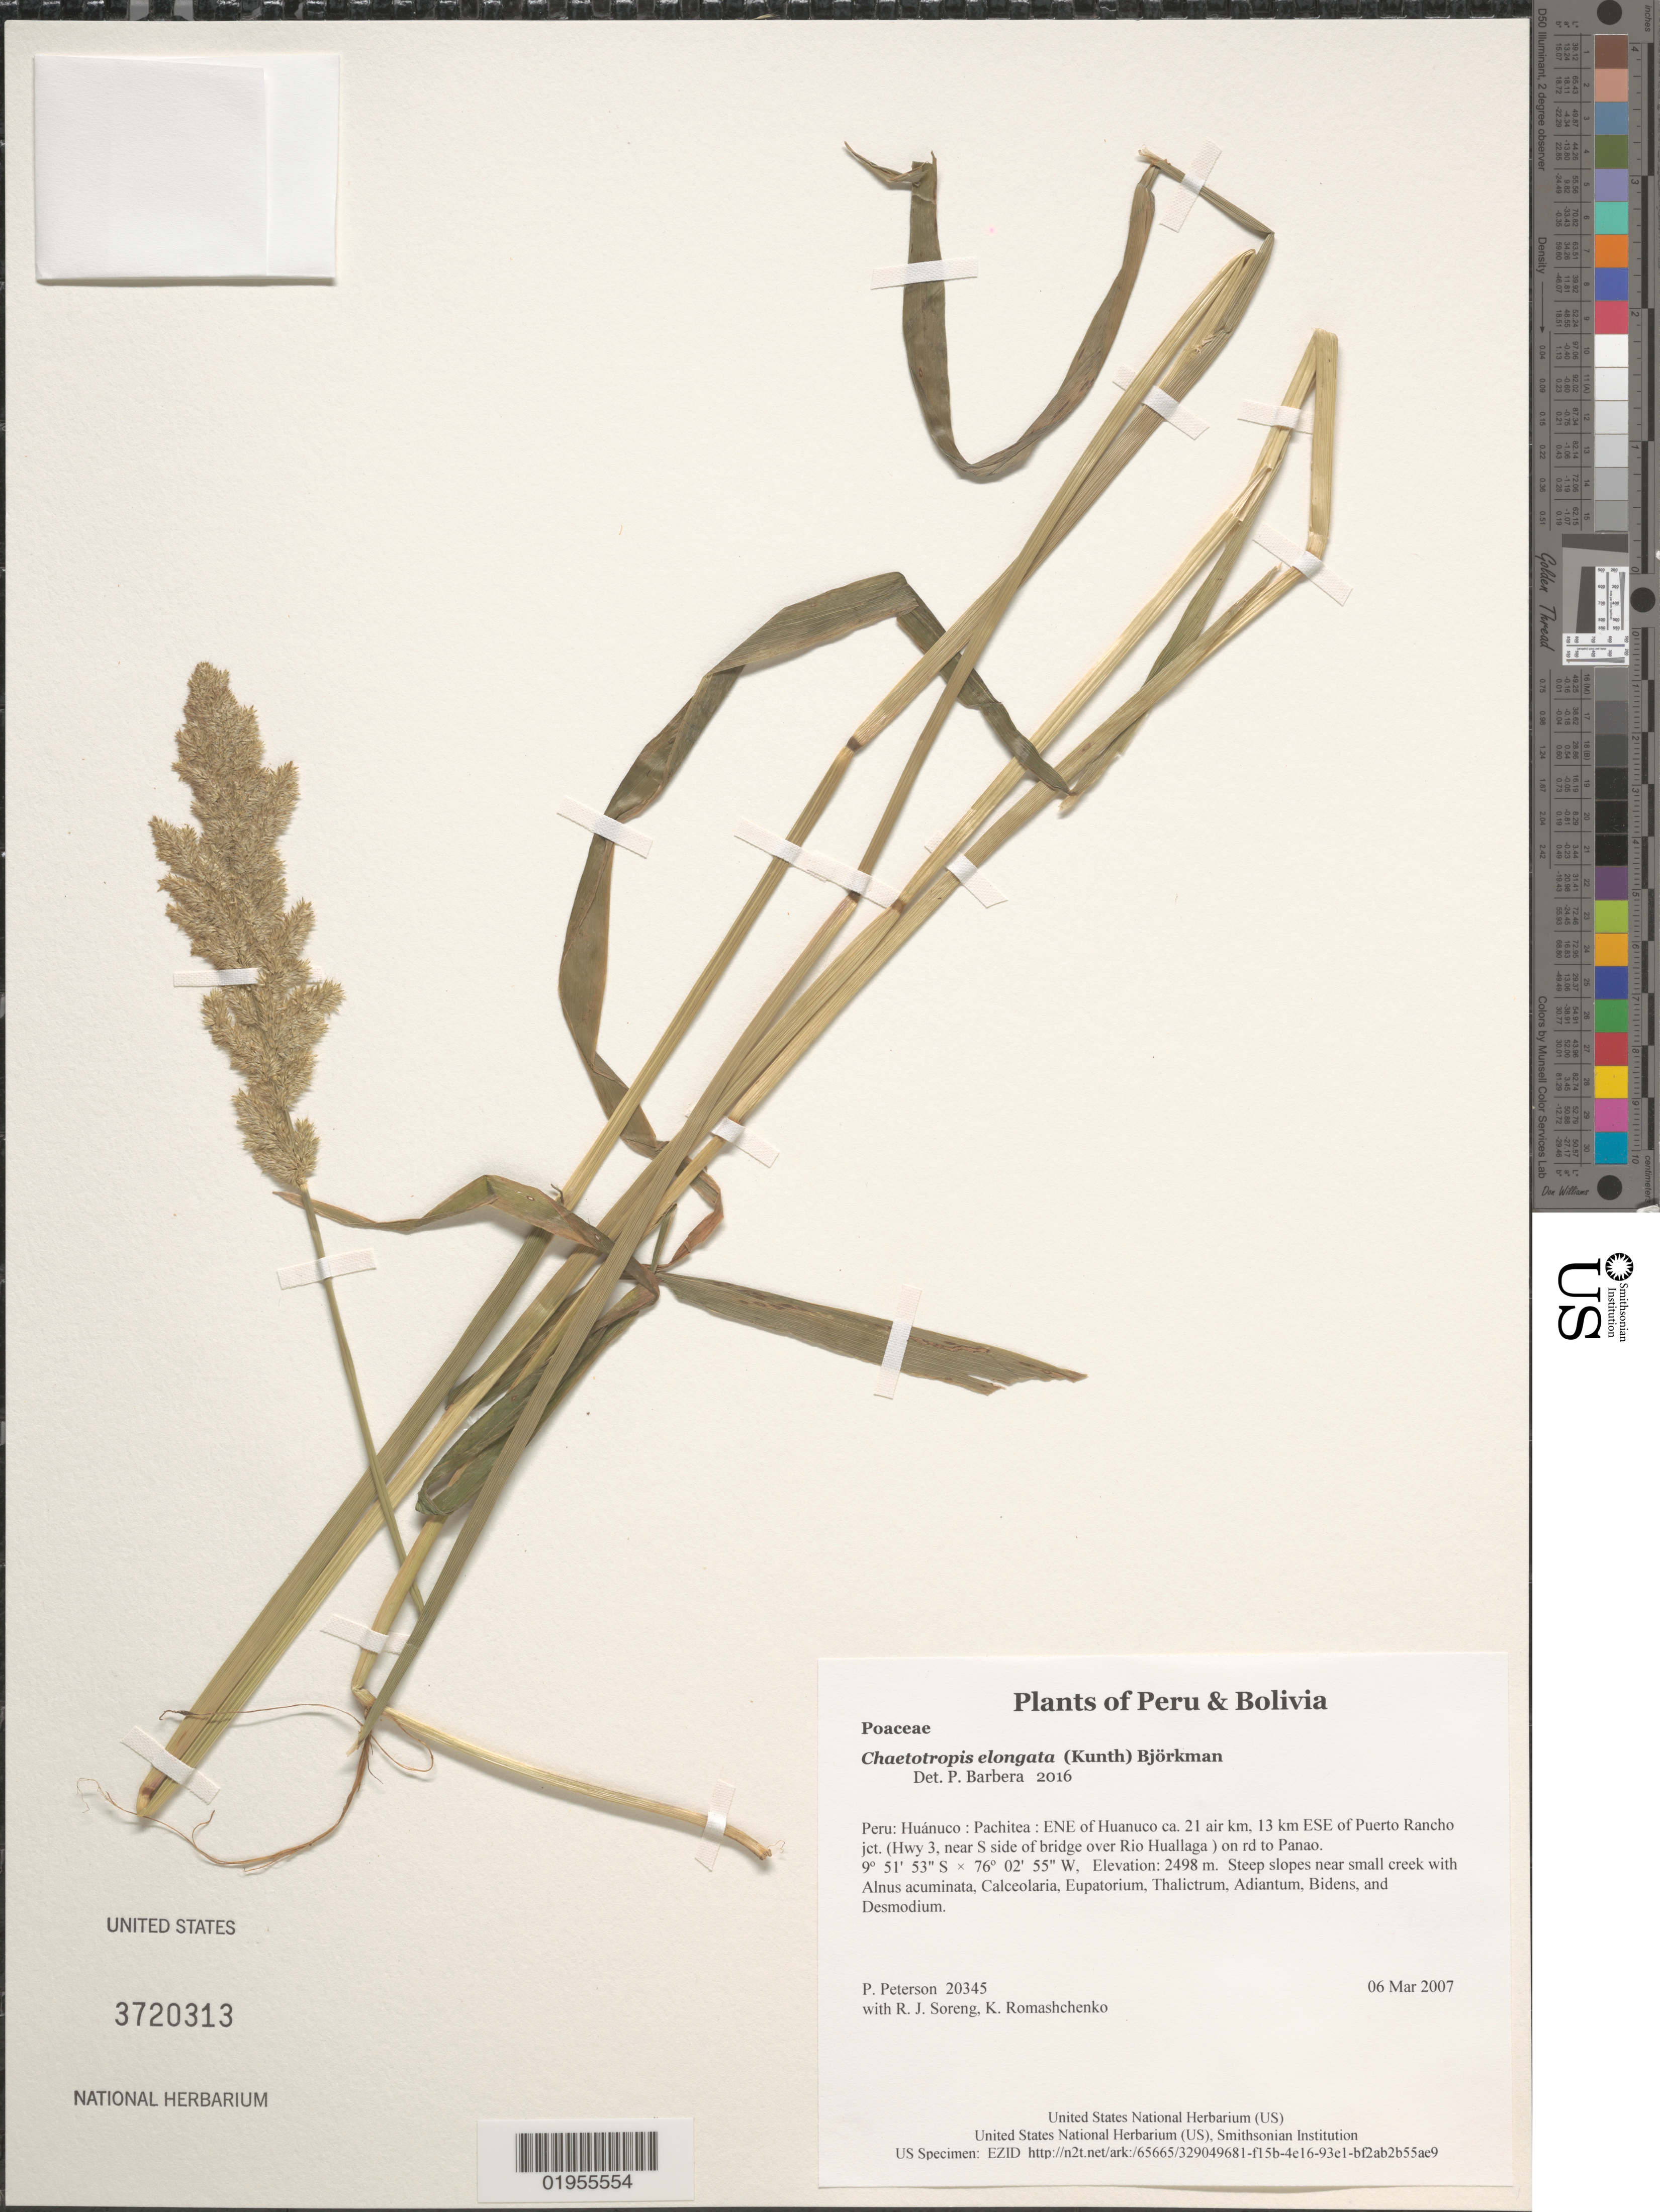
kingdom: Plantae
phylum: Tracheophyta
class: Liliopsida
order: Poales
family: Poaceae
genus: Chaetotropis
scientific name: Chaetotropis elongata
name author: (Kunth) Björkman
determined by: Barberá, P.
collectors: P. M. Peterson, R. J. Soreng & K. Romashchenko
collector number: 20345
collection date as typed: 06 Mar 2007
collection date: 2007-03-06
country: Peru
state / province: Huánuco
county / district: Pachitea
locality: ENE of Huanuco ca. 21 air km, 13 km ESE of Puerto Rancho jct. (Hwy 3, near S side of bridge over Rio Huallaga ) on rd to Panao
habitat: Steep slopes near small creek with Alnus acuminata, Calceolaria, Eupatorium, Thalictrum, Adiantum, Bidens, and Desmodium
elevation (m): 2498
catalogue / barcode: US 3720313